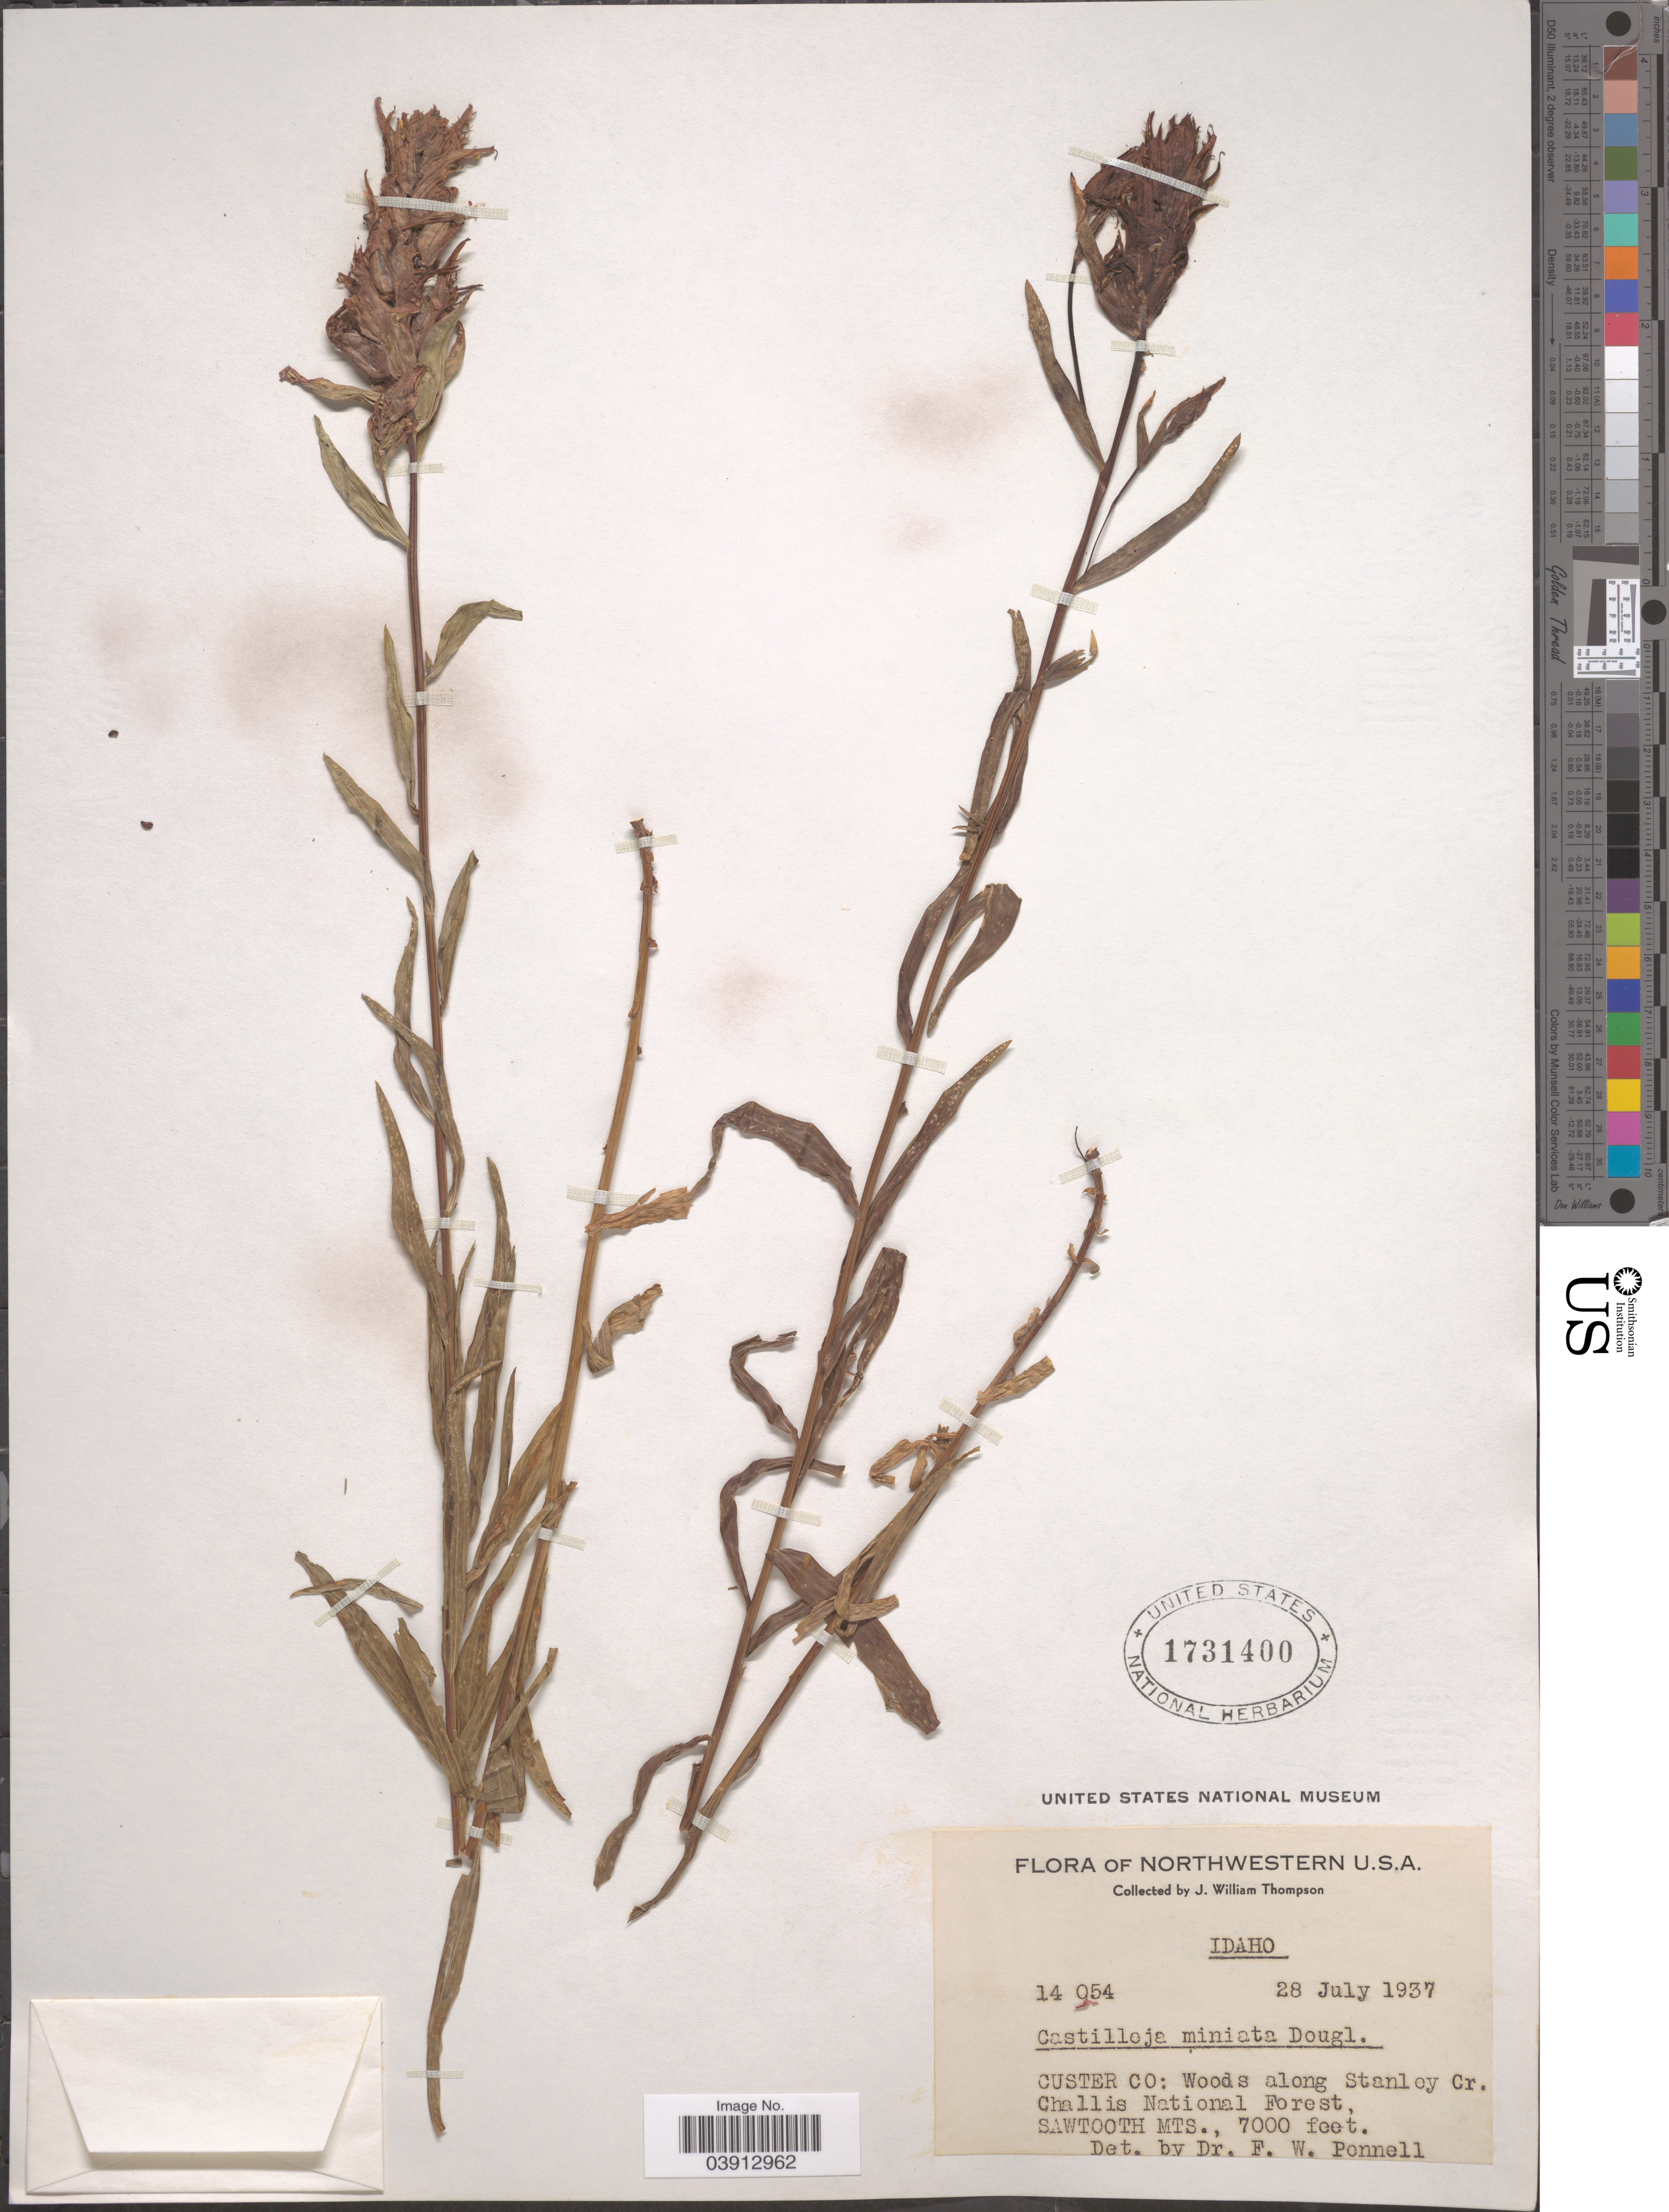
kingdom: Plantae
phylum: Tracheophyta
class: Magnoliopsida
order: Lamiales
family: Orobanchaceae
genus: Castilleja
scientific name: Castilleja miniata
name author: Douglas ex Hook.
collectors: J. W. Thompson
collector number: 14054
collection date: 1937-07-28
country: United States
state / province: Idaho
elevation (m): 2134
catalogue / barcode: US 1731400